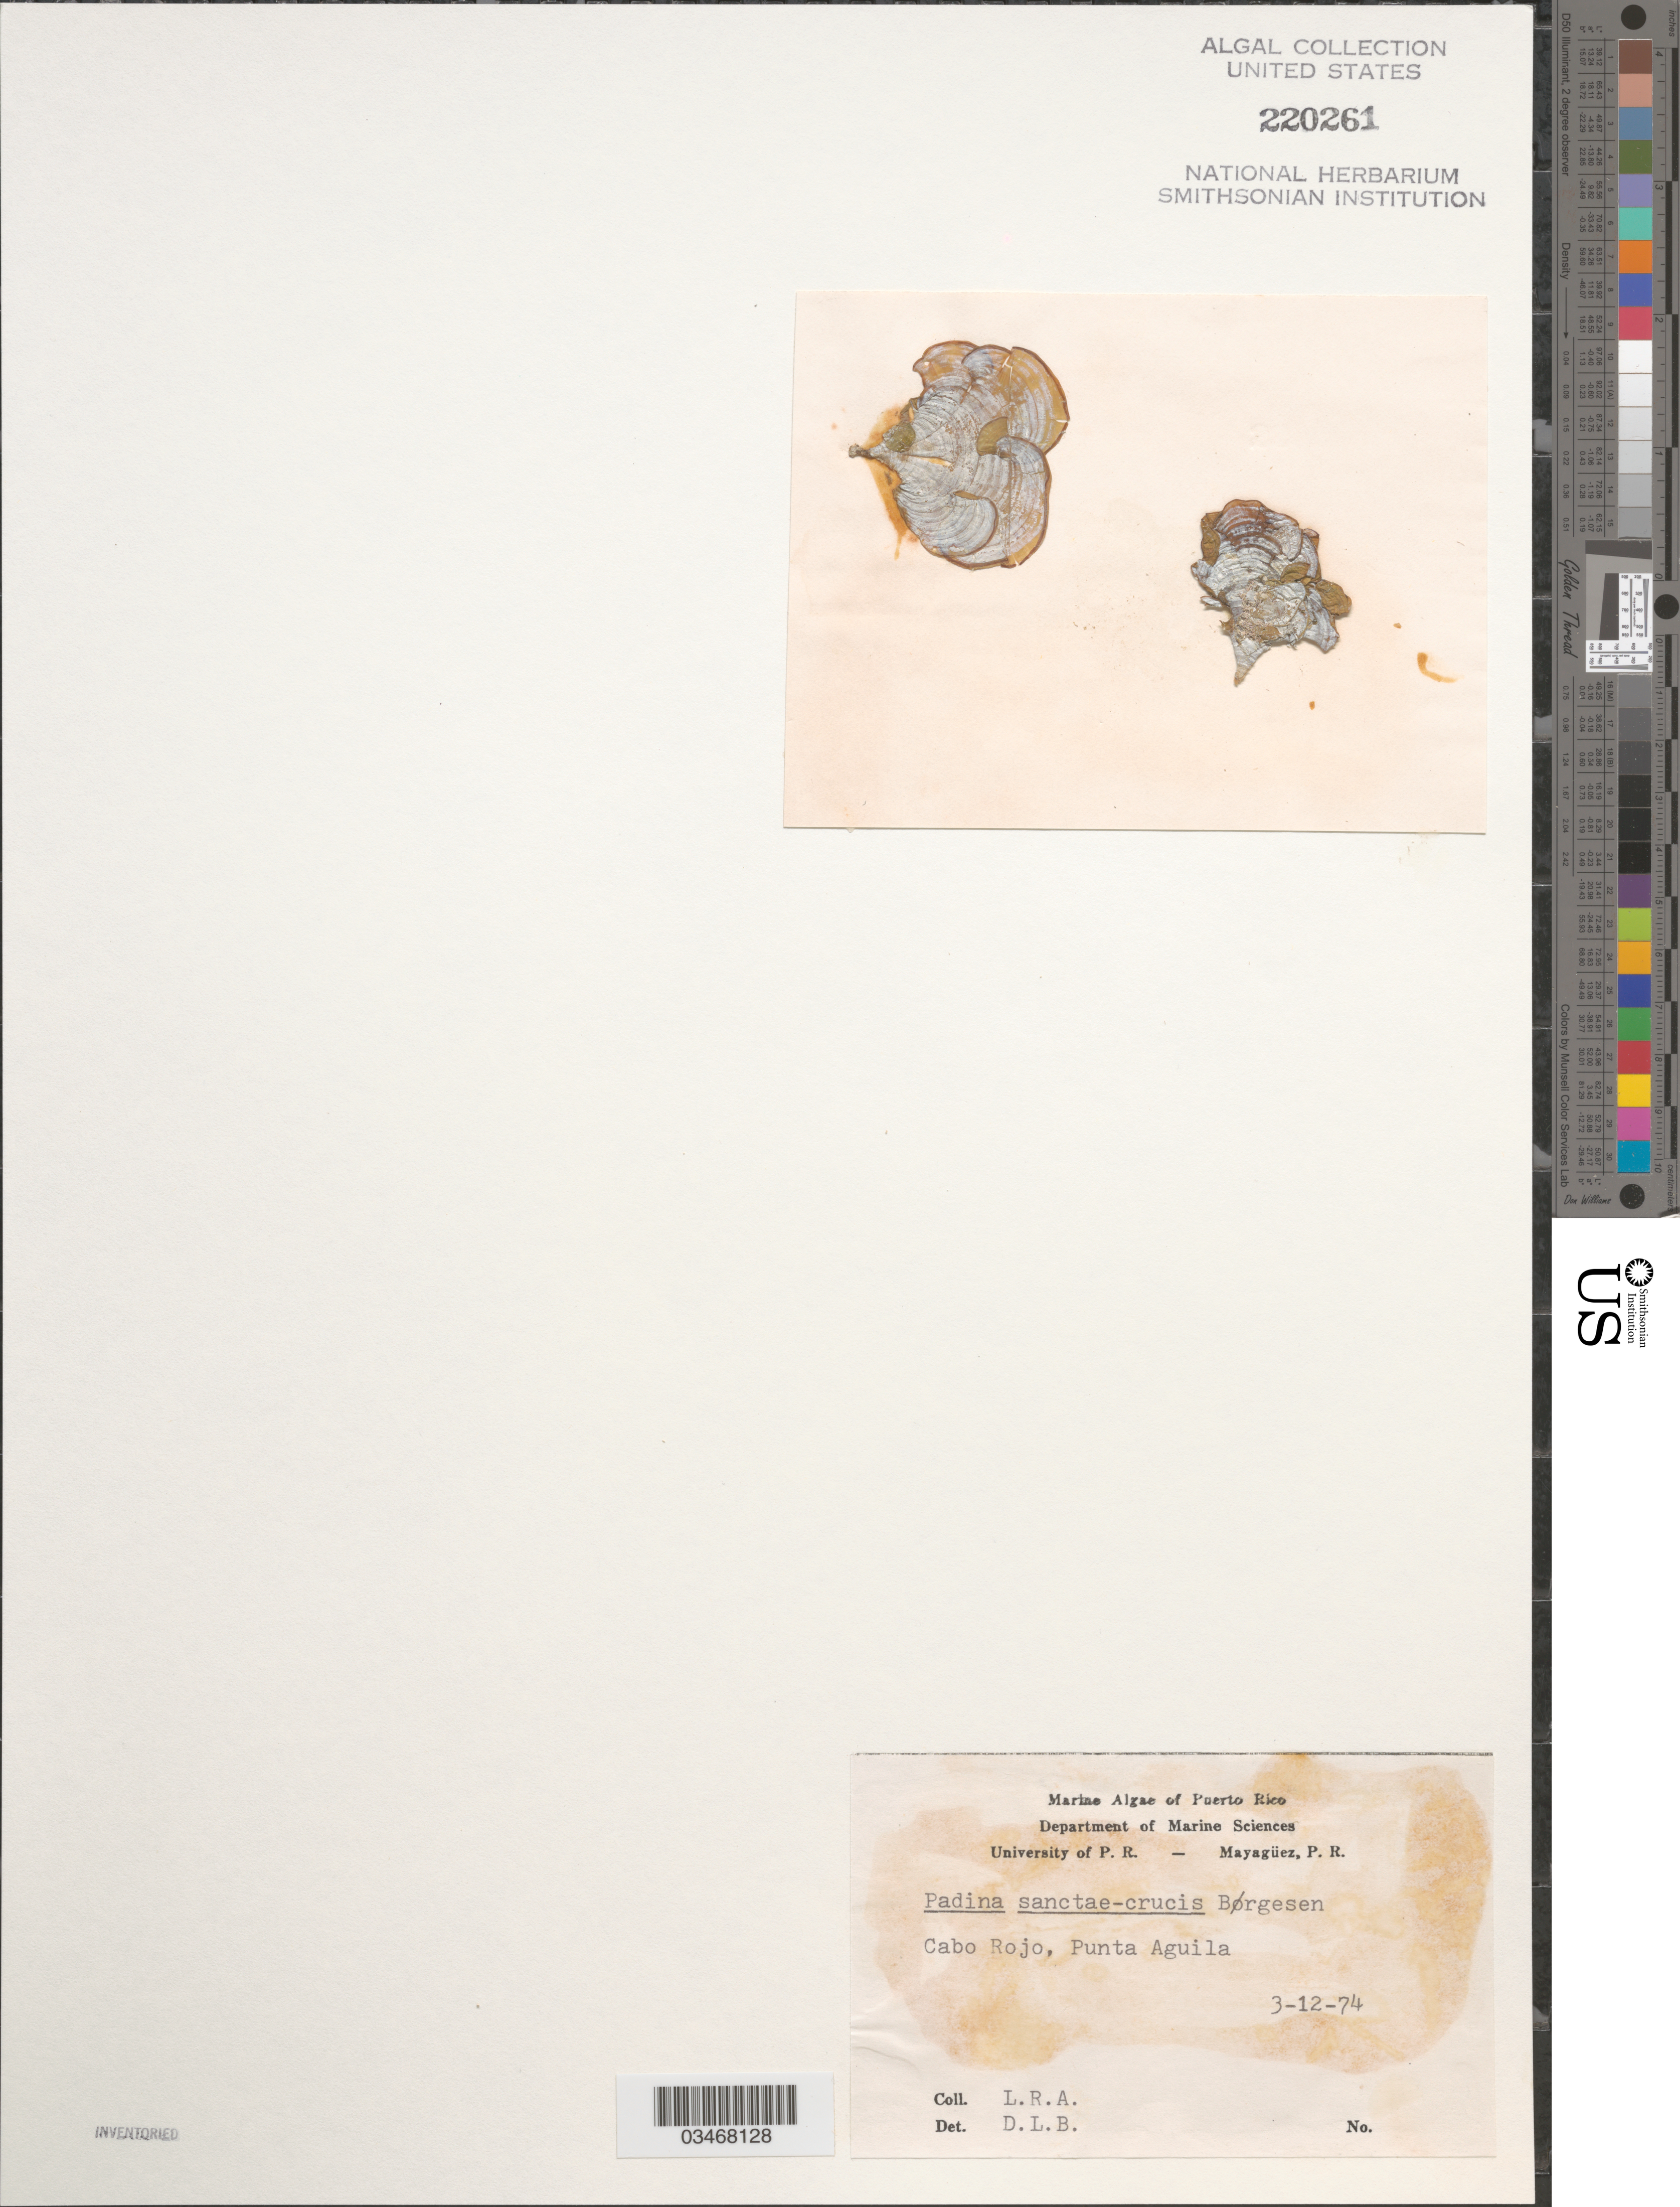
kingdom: Chromista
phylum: Ochrophyta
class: Phaeophyceae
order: Dictyotales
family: Dictyotaceae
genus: Padina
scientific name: Padina sanctae-crucis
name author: Børgesen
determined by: Ballantine, D. L.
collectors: L. Almodovar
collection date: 1974-03-12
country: Puerto Rico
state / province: Cabo Rojo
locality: Punta Aguila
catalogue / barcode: US 220261